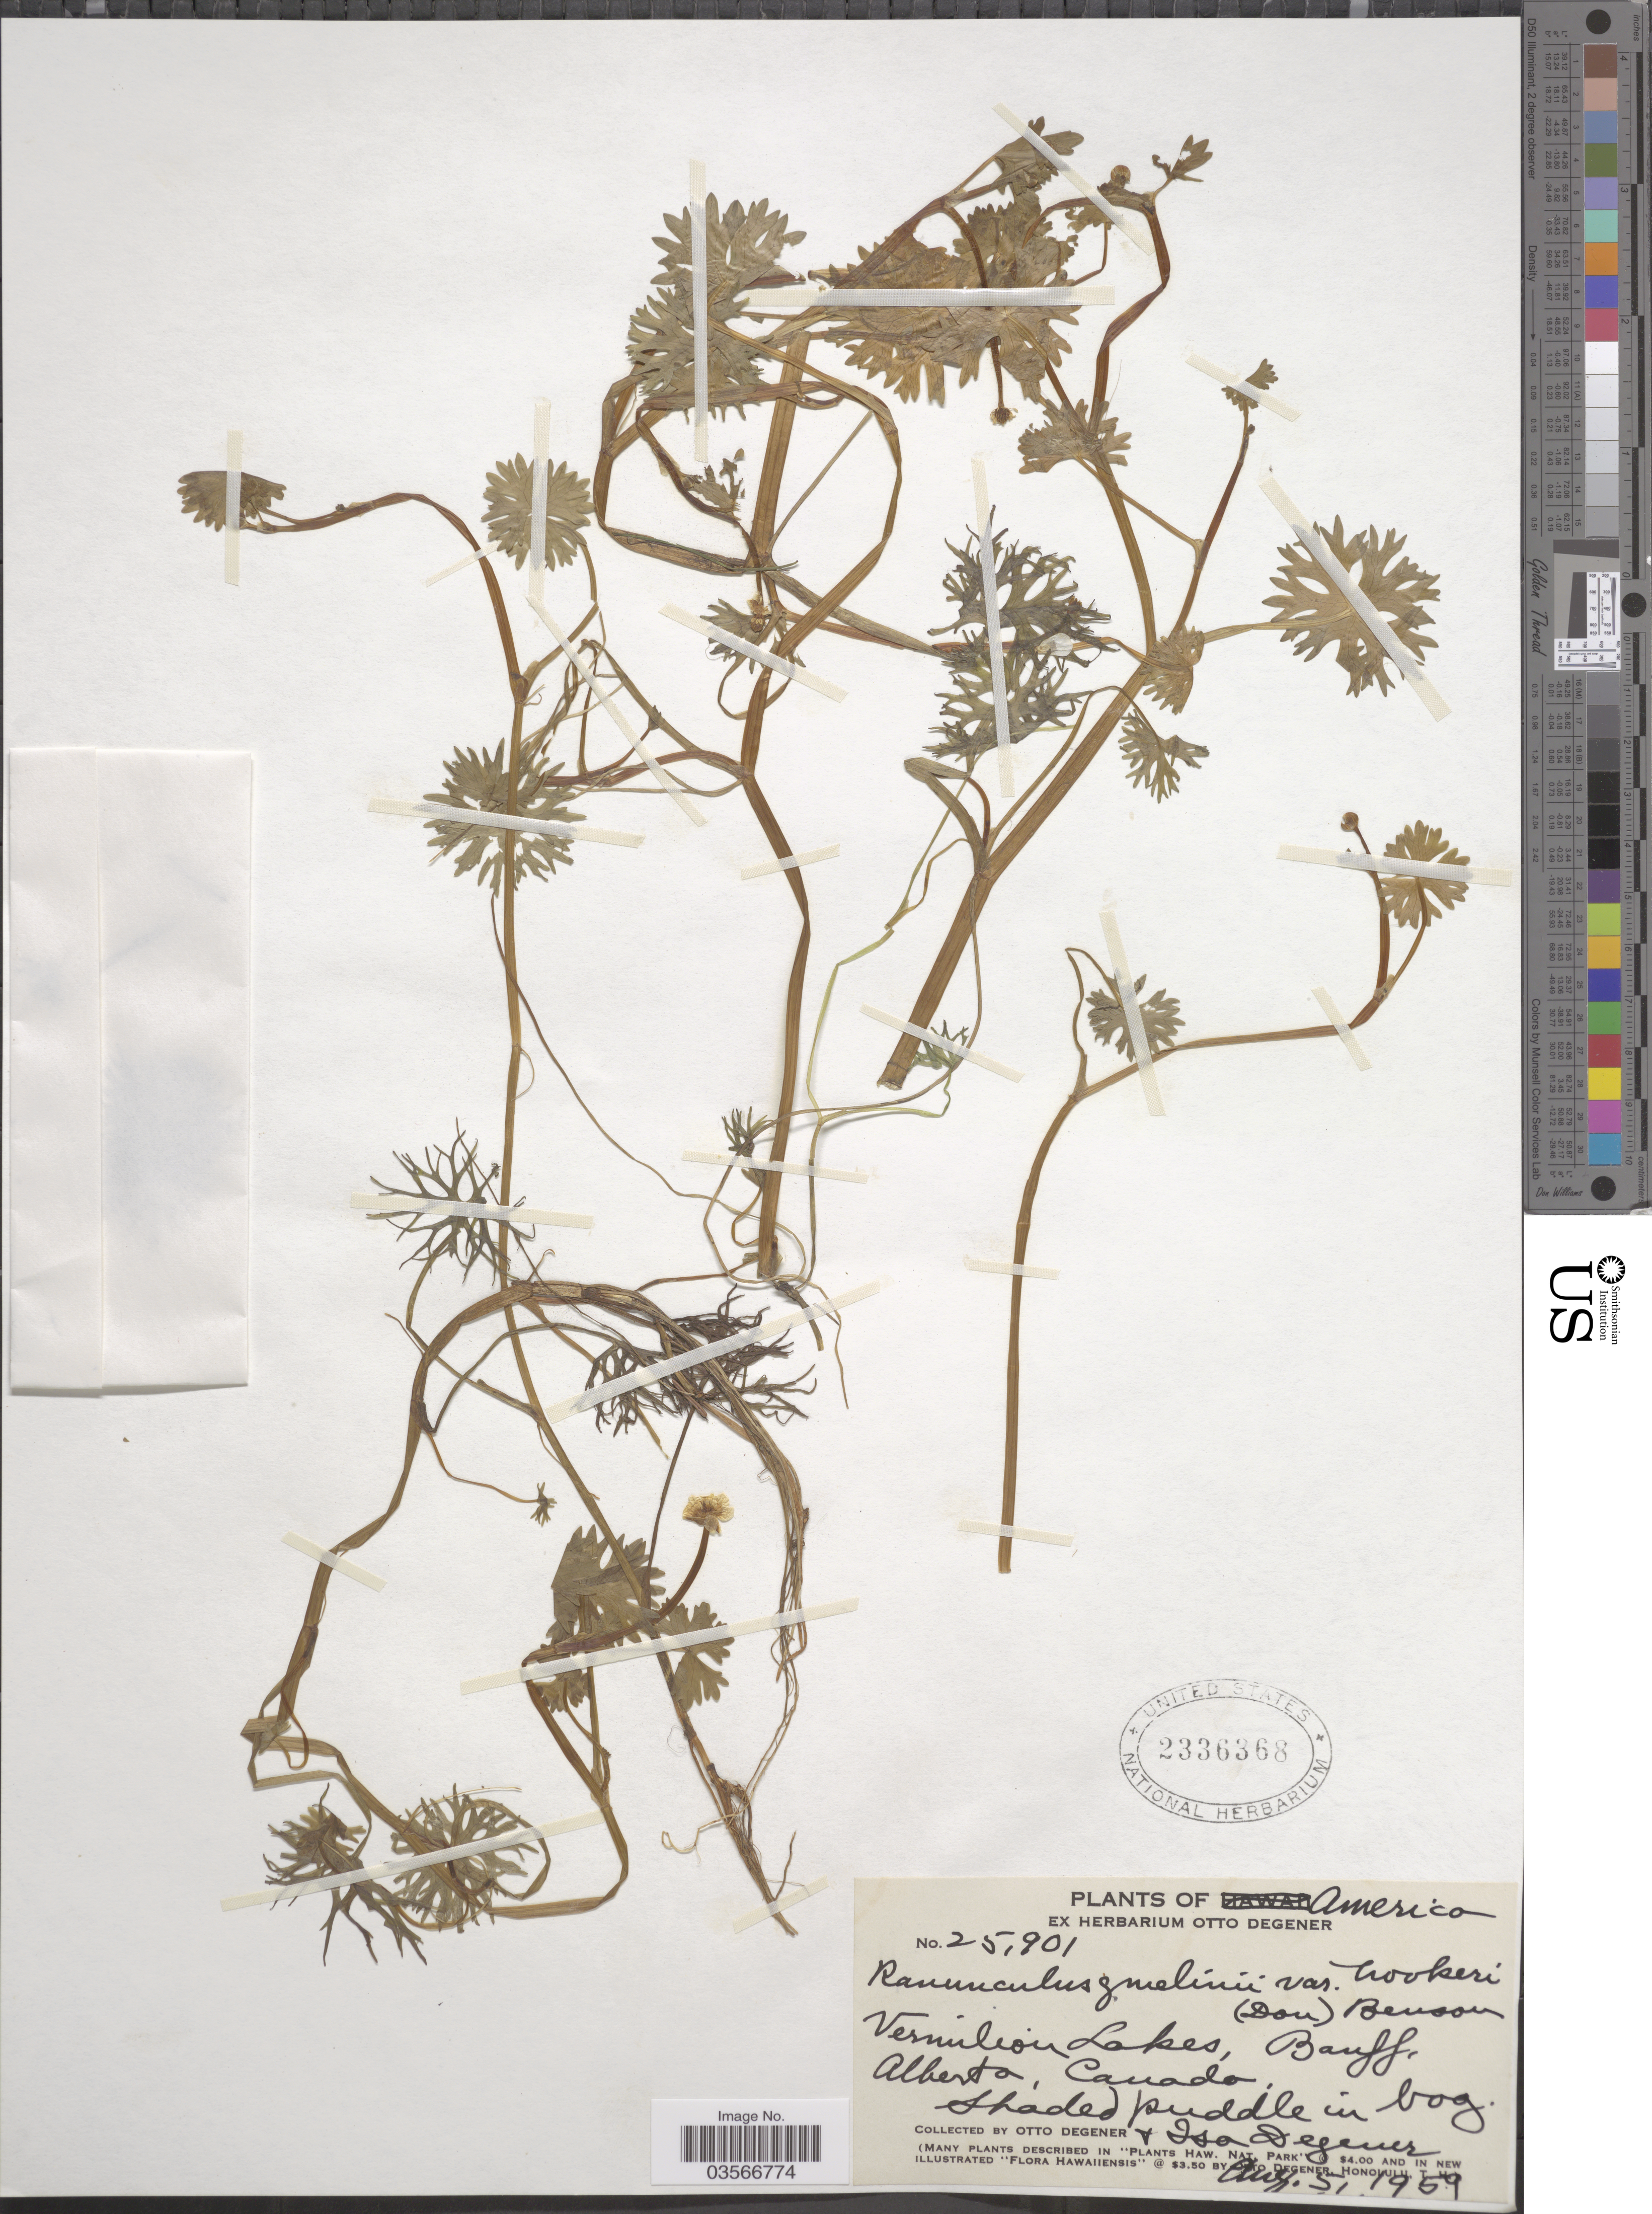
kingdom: Plantae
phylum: Tracheophyta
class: Magnoliopsida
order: Ranunculales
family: Ranunculaceae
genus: Ranunculus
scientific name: Ranunculus gmelinii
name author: DC.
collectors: O. Degener & I. Degener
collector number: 25901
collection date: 1959-08-05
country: Canada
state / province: Alberta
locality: America. Vermilion Lakes, Banff.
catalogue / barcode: US 2336368